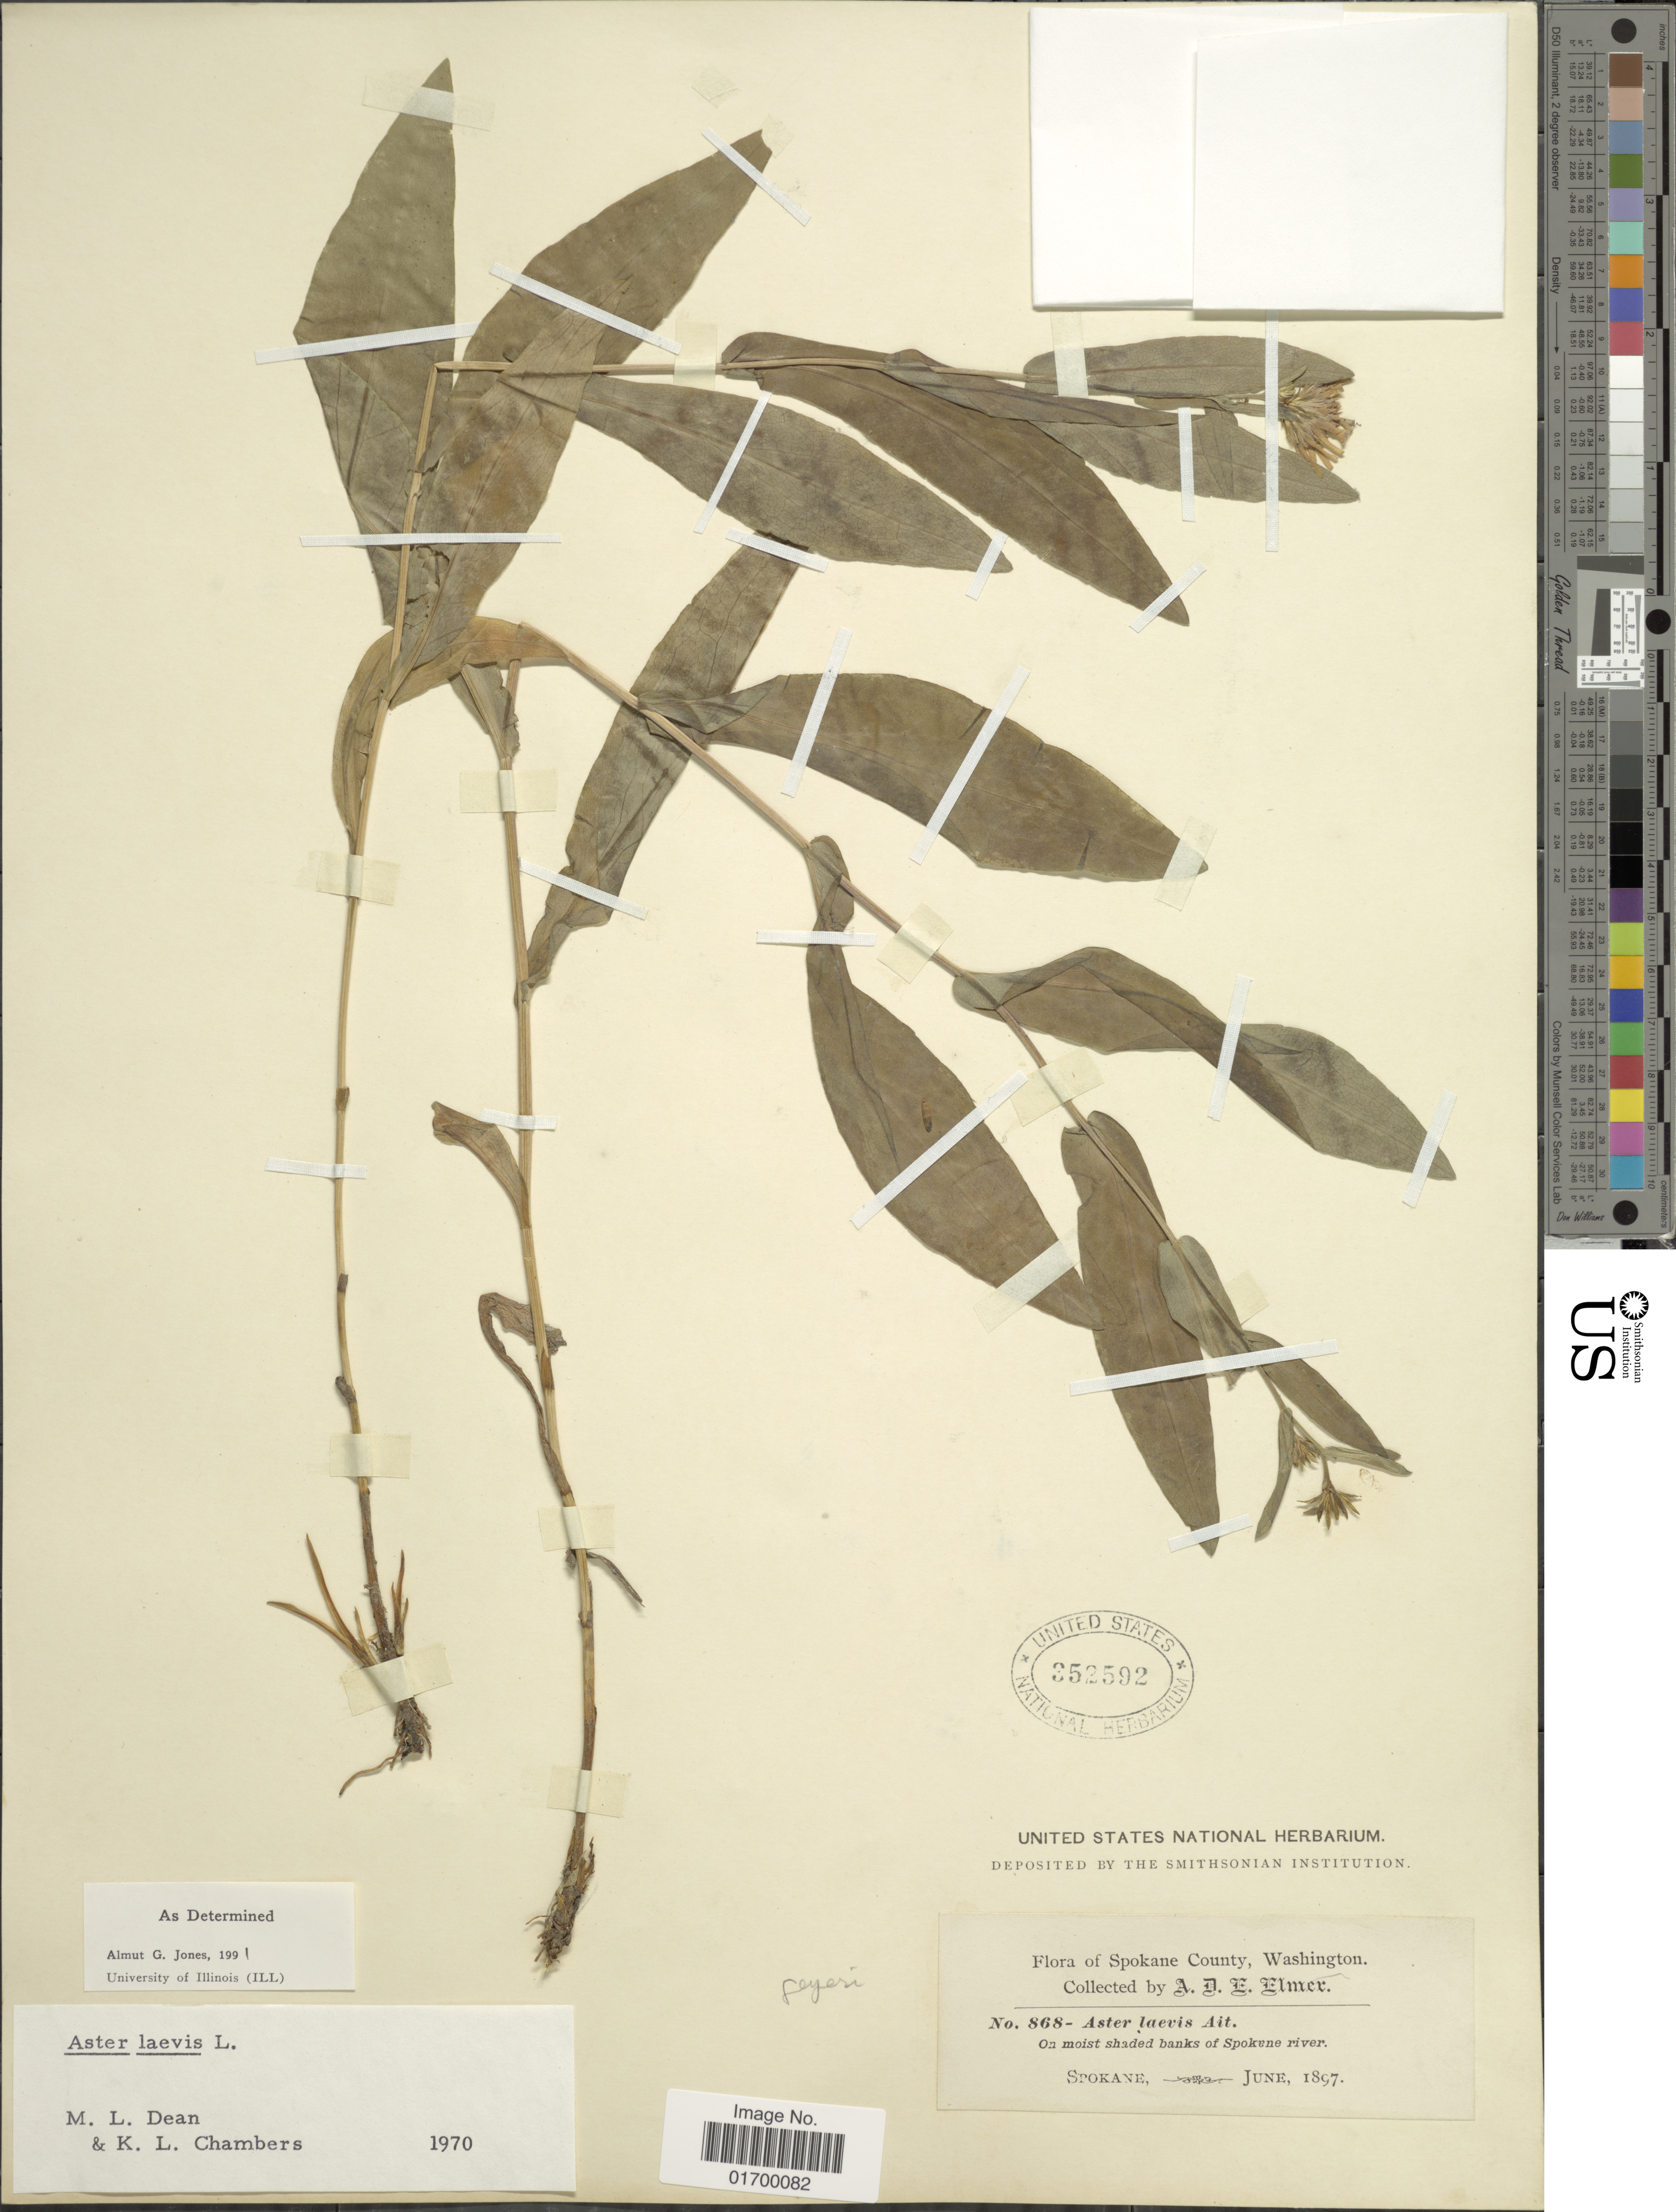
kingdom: Plantae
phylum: Tracheophyta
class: Magnoliopsida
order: Asterales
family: Asteraceae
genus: Symphyotrichum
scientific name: Symphyotrichum laeve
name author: (L.) Á. Löve & D. Löve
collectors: A. D. E. Elmer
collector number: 868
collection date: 1897-06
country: United States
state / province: Washington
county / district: Spokane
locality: Spokane County, Spokane, on moist shaded banks of Spokane river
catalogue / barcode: US 352592